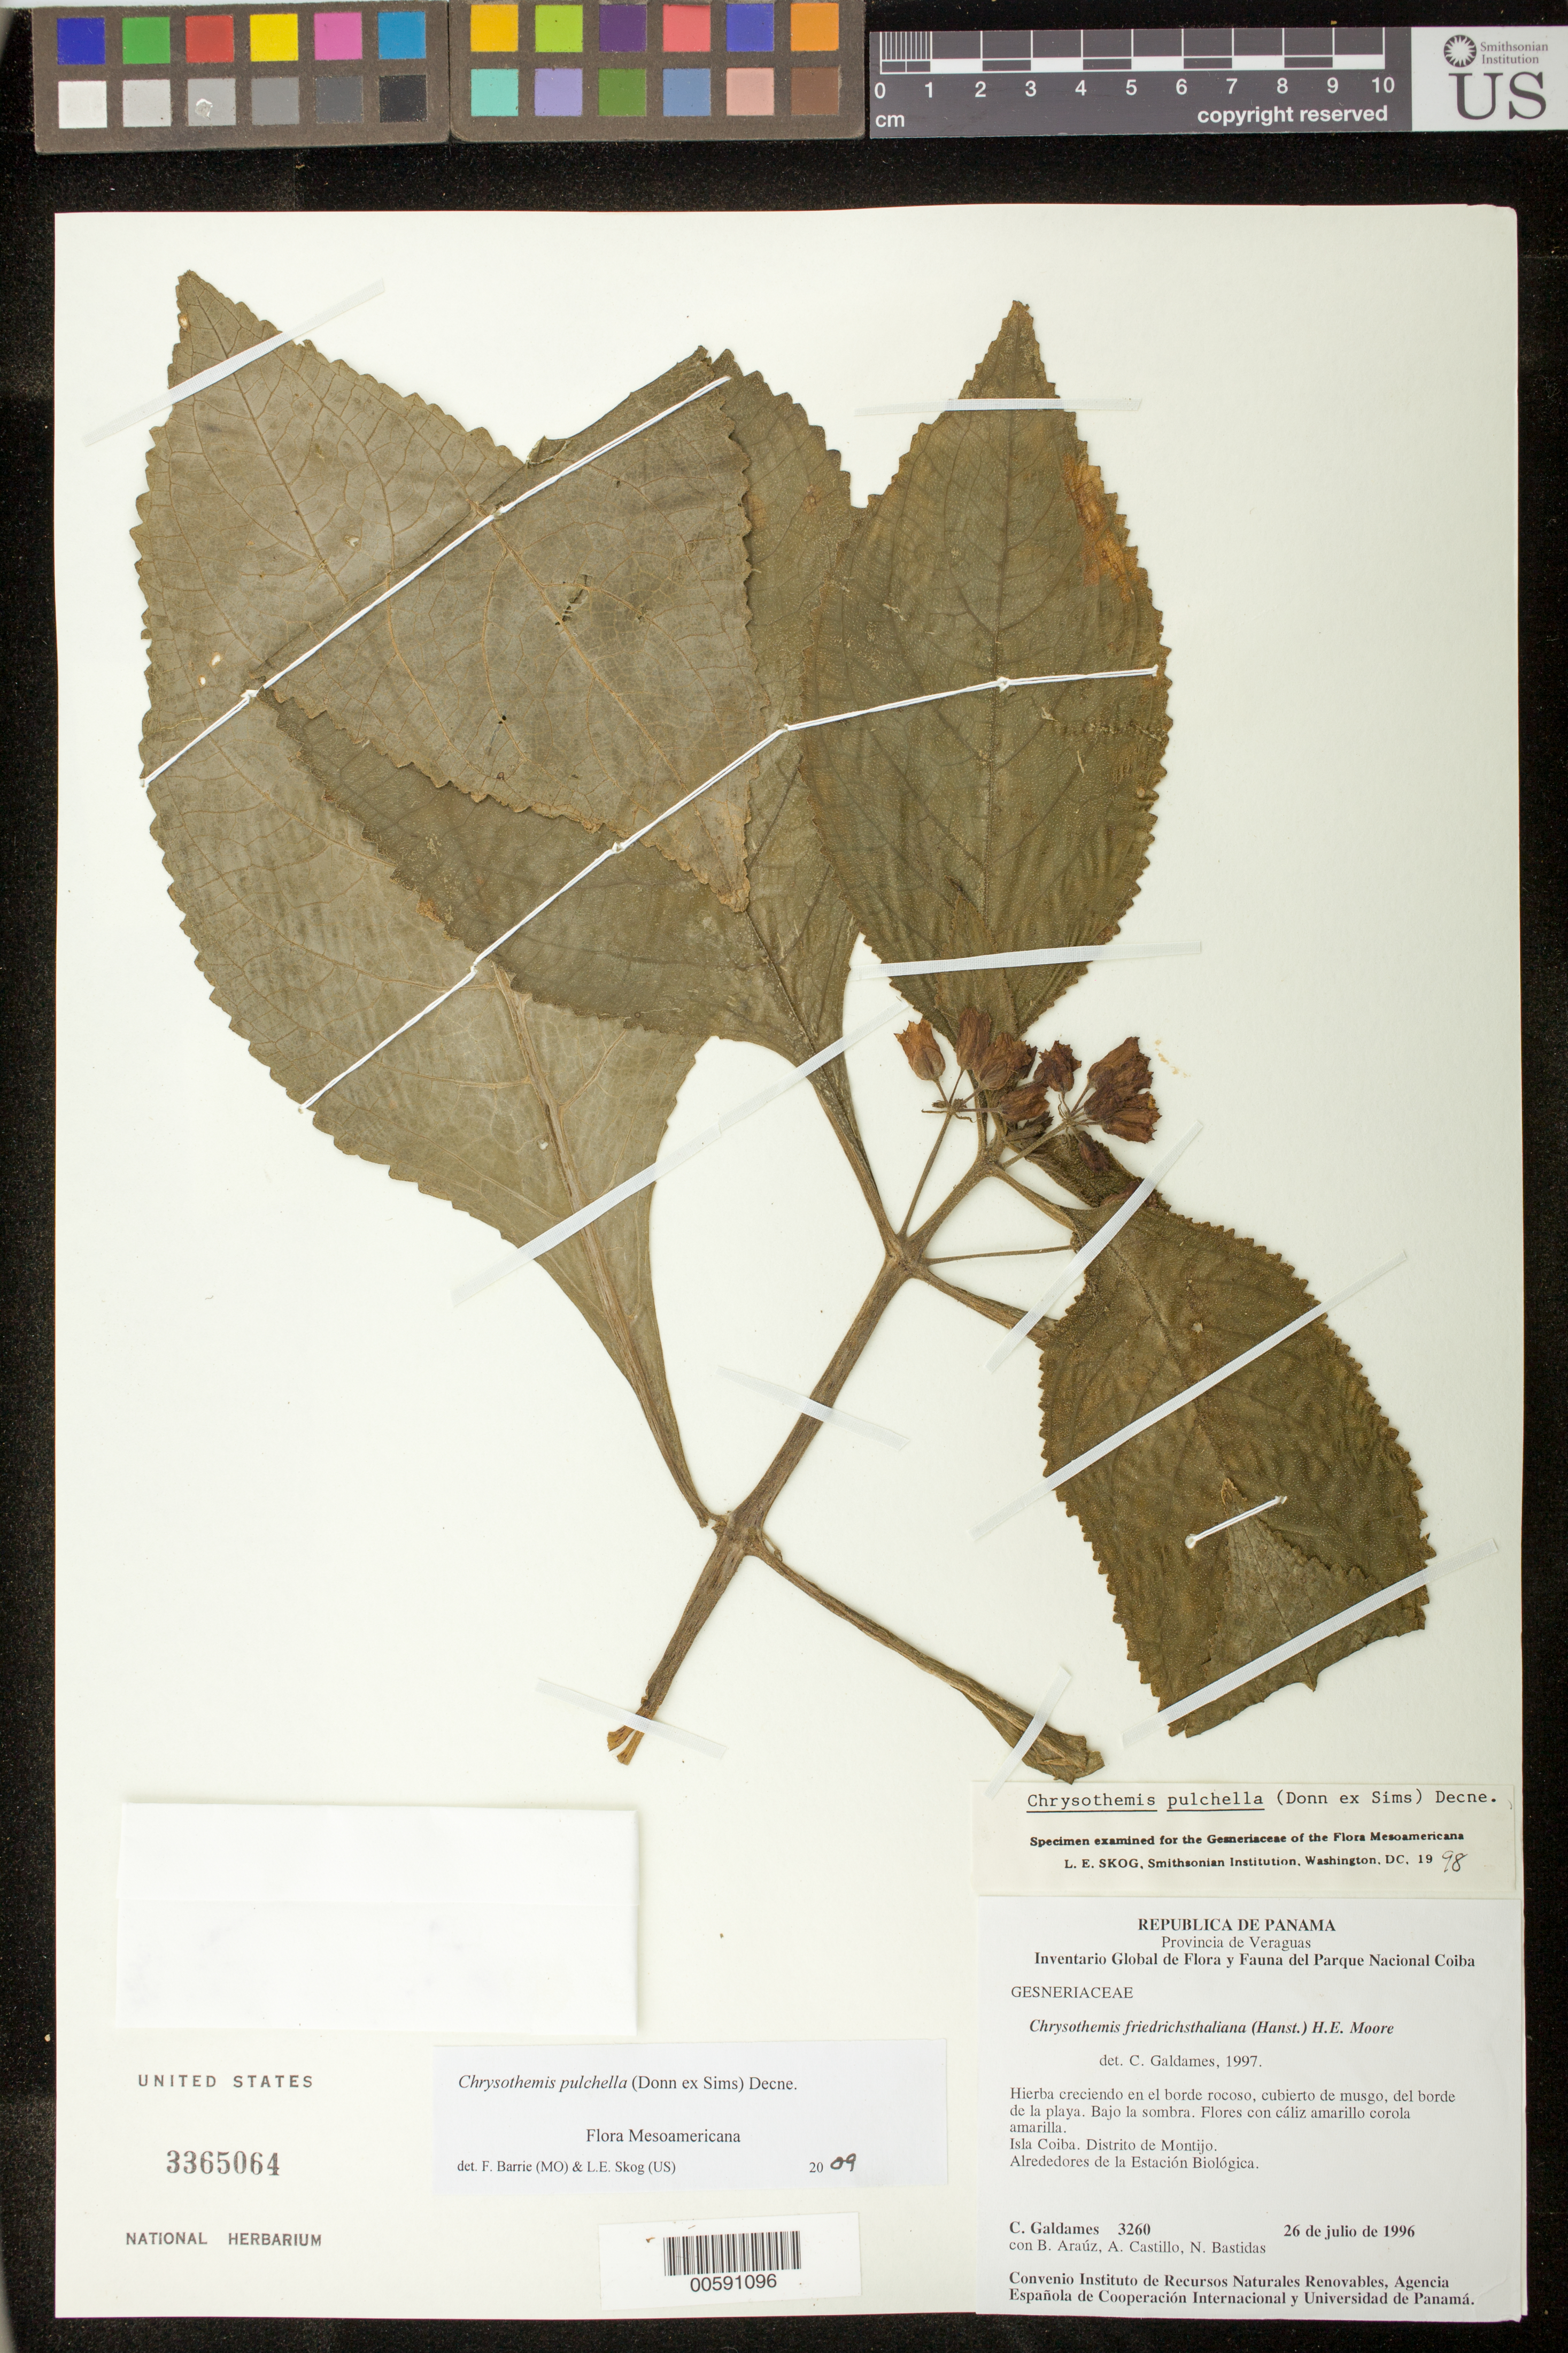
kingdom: Plantae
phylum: Tracheophyta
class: Magnoliopsida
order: Lamiales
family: Gesneriaceae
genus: Chrysothemis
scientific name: Chrysothemis pulchella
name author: (Donn ex Sims) Decne.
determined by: Skog, Laurence E.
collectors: C. Galdames, B. Araúz, A. Castillo & N. Bastidas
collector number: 3260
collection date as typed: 26 Jul 1996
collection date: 1996-07-26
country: Panama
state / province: Veraguas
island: Coiba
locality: Isla Coiba, Distrito de Montijo; alrededores de la Estación Biológica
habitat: Creciendo en el borde rocoso, cubierto de musgo, del borde de la playa; bajo la sombra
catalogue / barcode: US 3365064